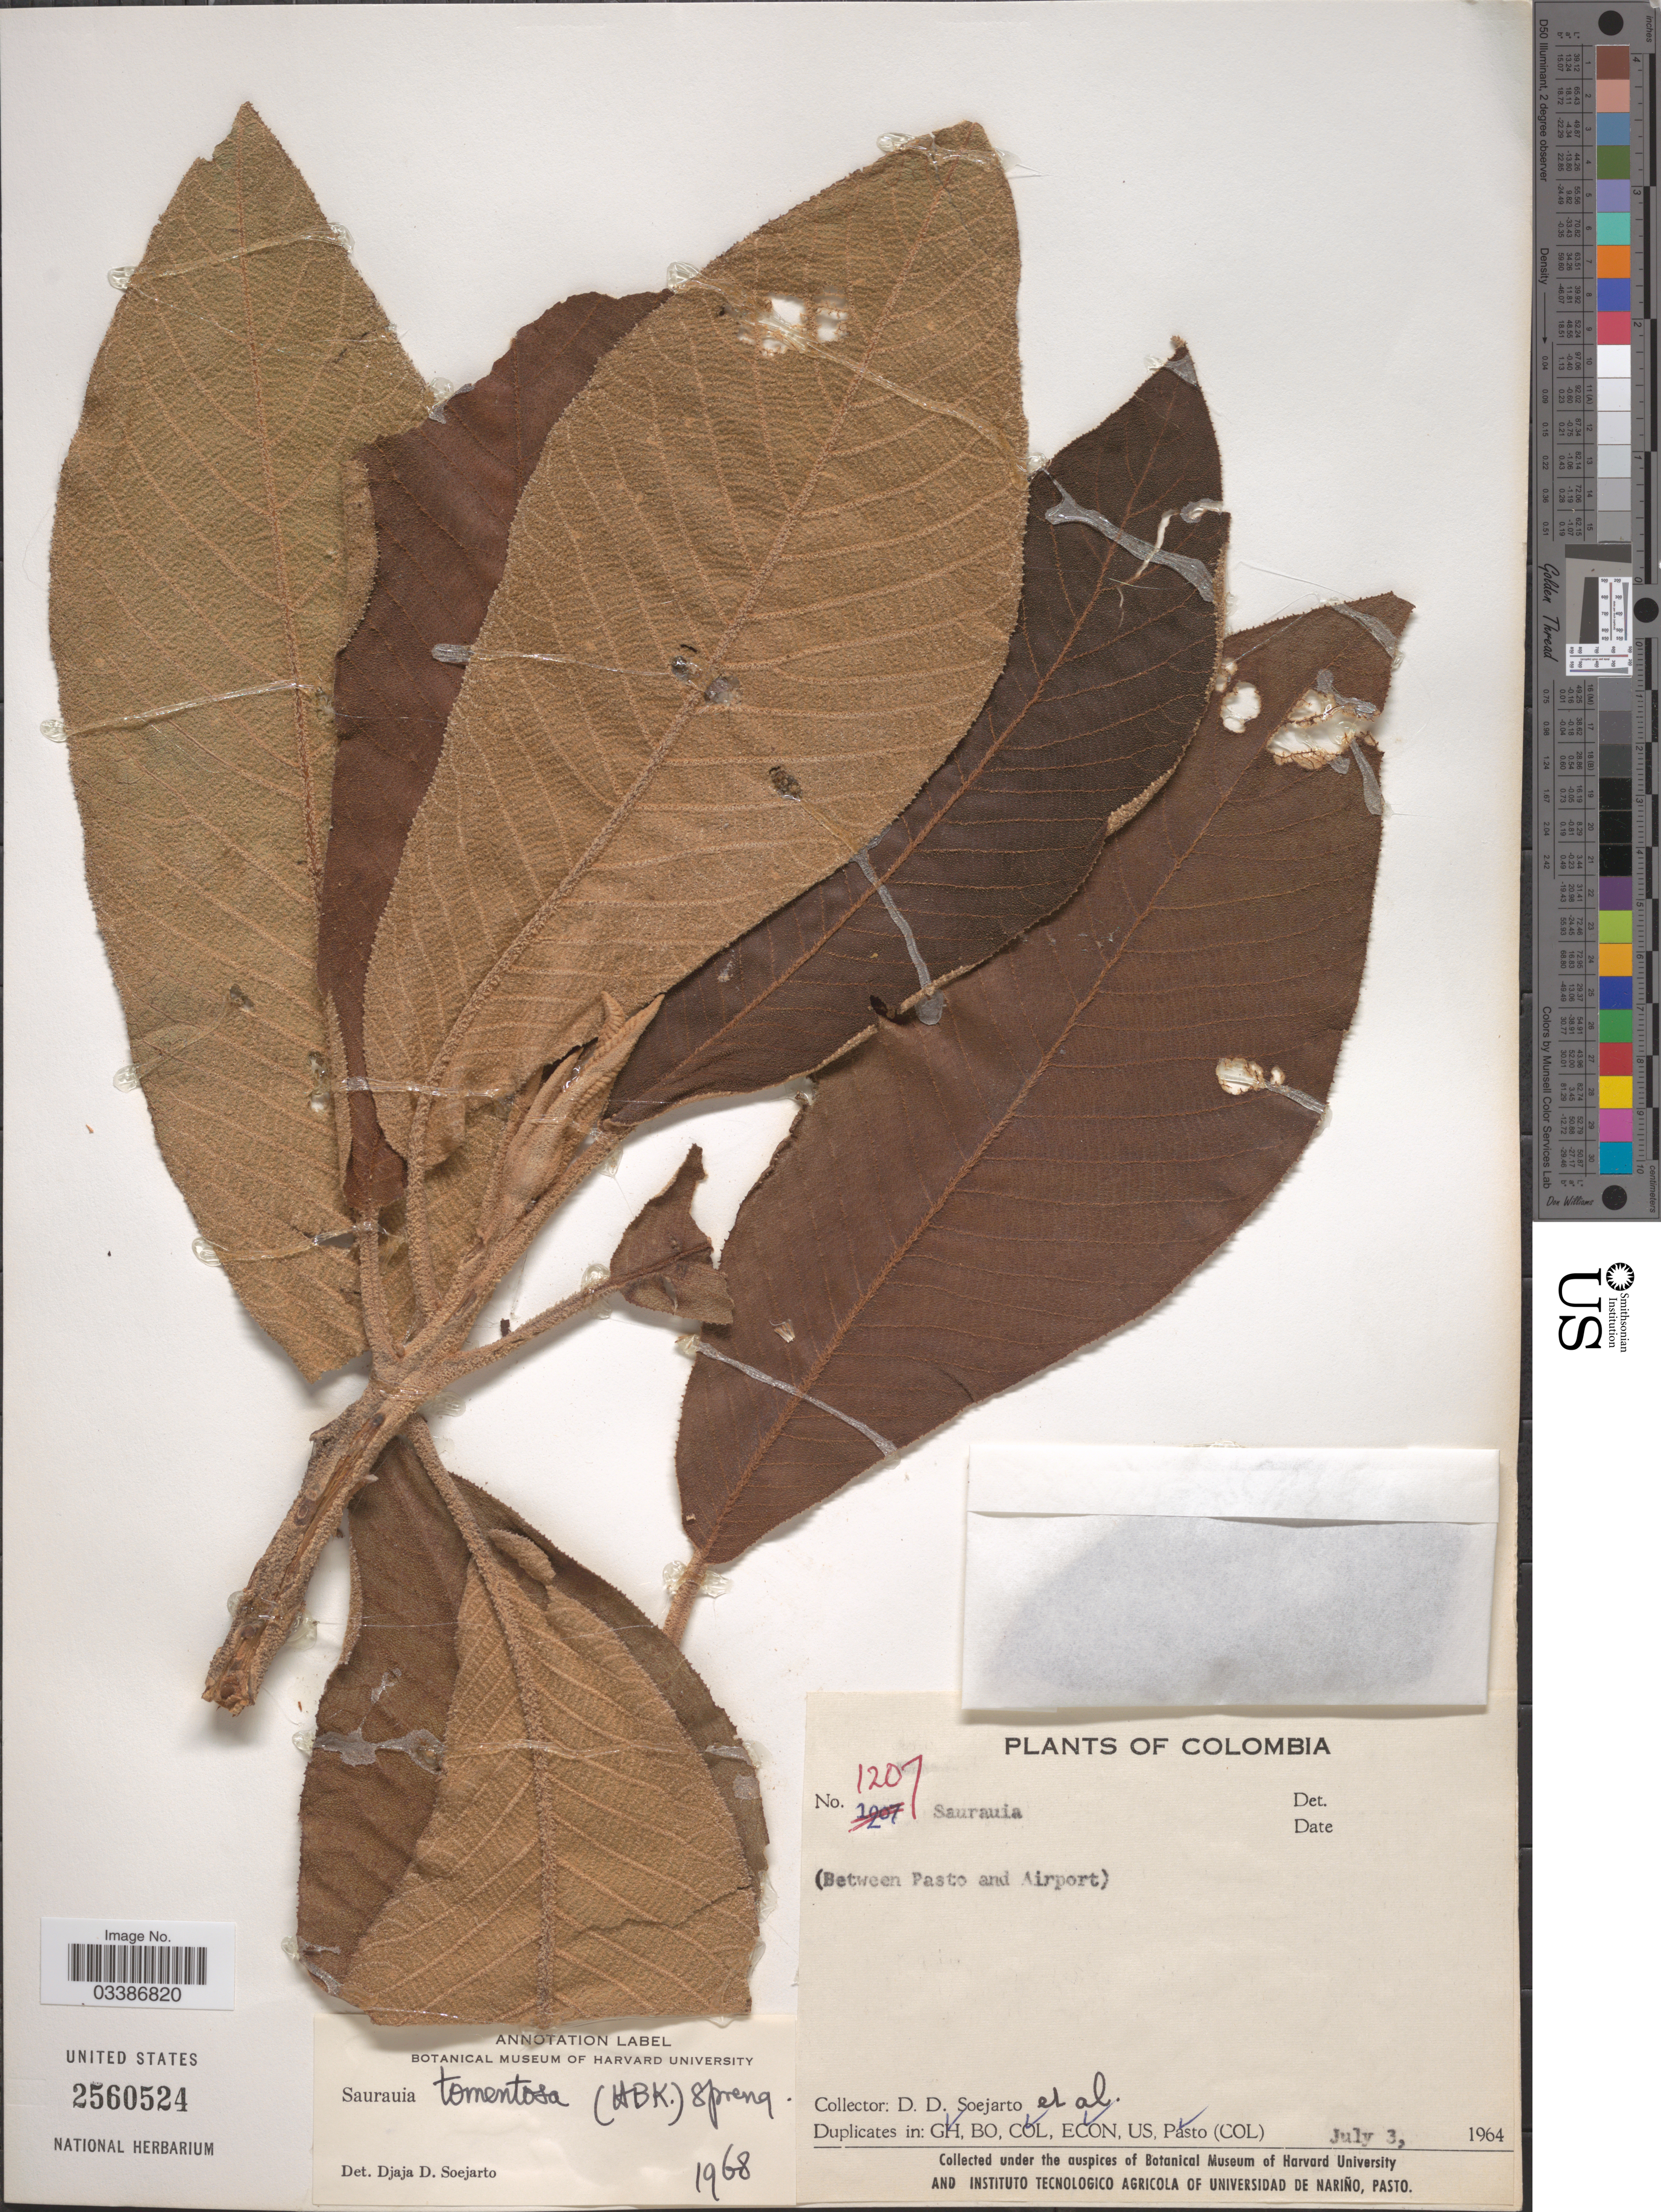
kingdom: Plantae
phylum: Tracheophyta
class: Magnoliopsida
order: Ericales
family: Actinidiaceae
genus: Saurauia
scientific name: Saurauia tomentosa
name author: (Kunth) Spreng.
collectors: et al.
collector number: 1207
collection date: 1964-07-03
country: Colombia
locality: (Between Pasto and Airport).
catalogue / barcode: US 2560524